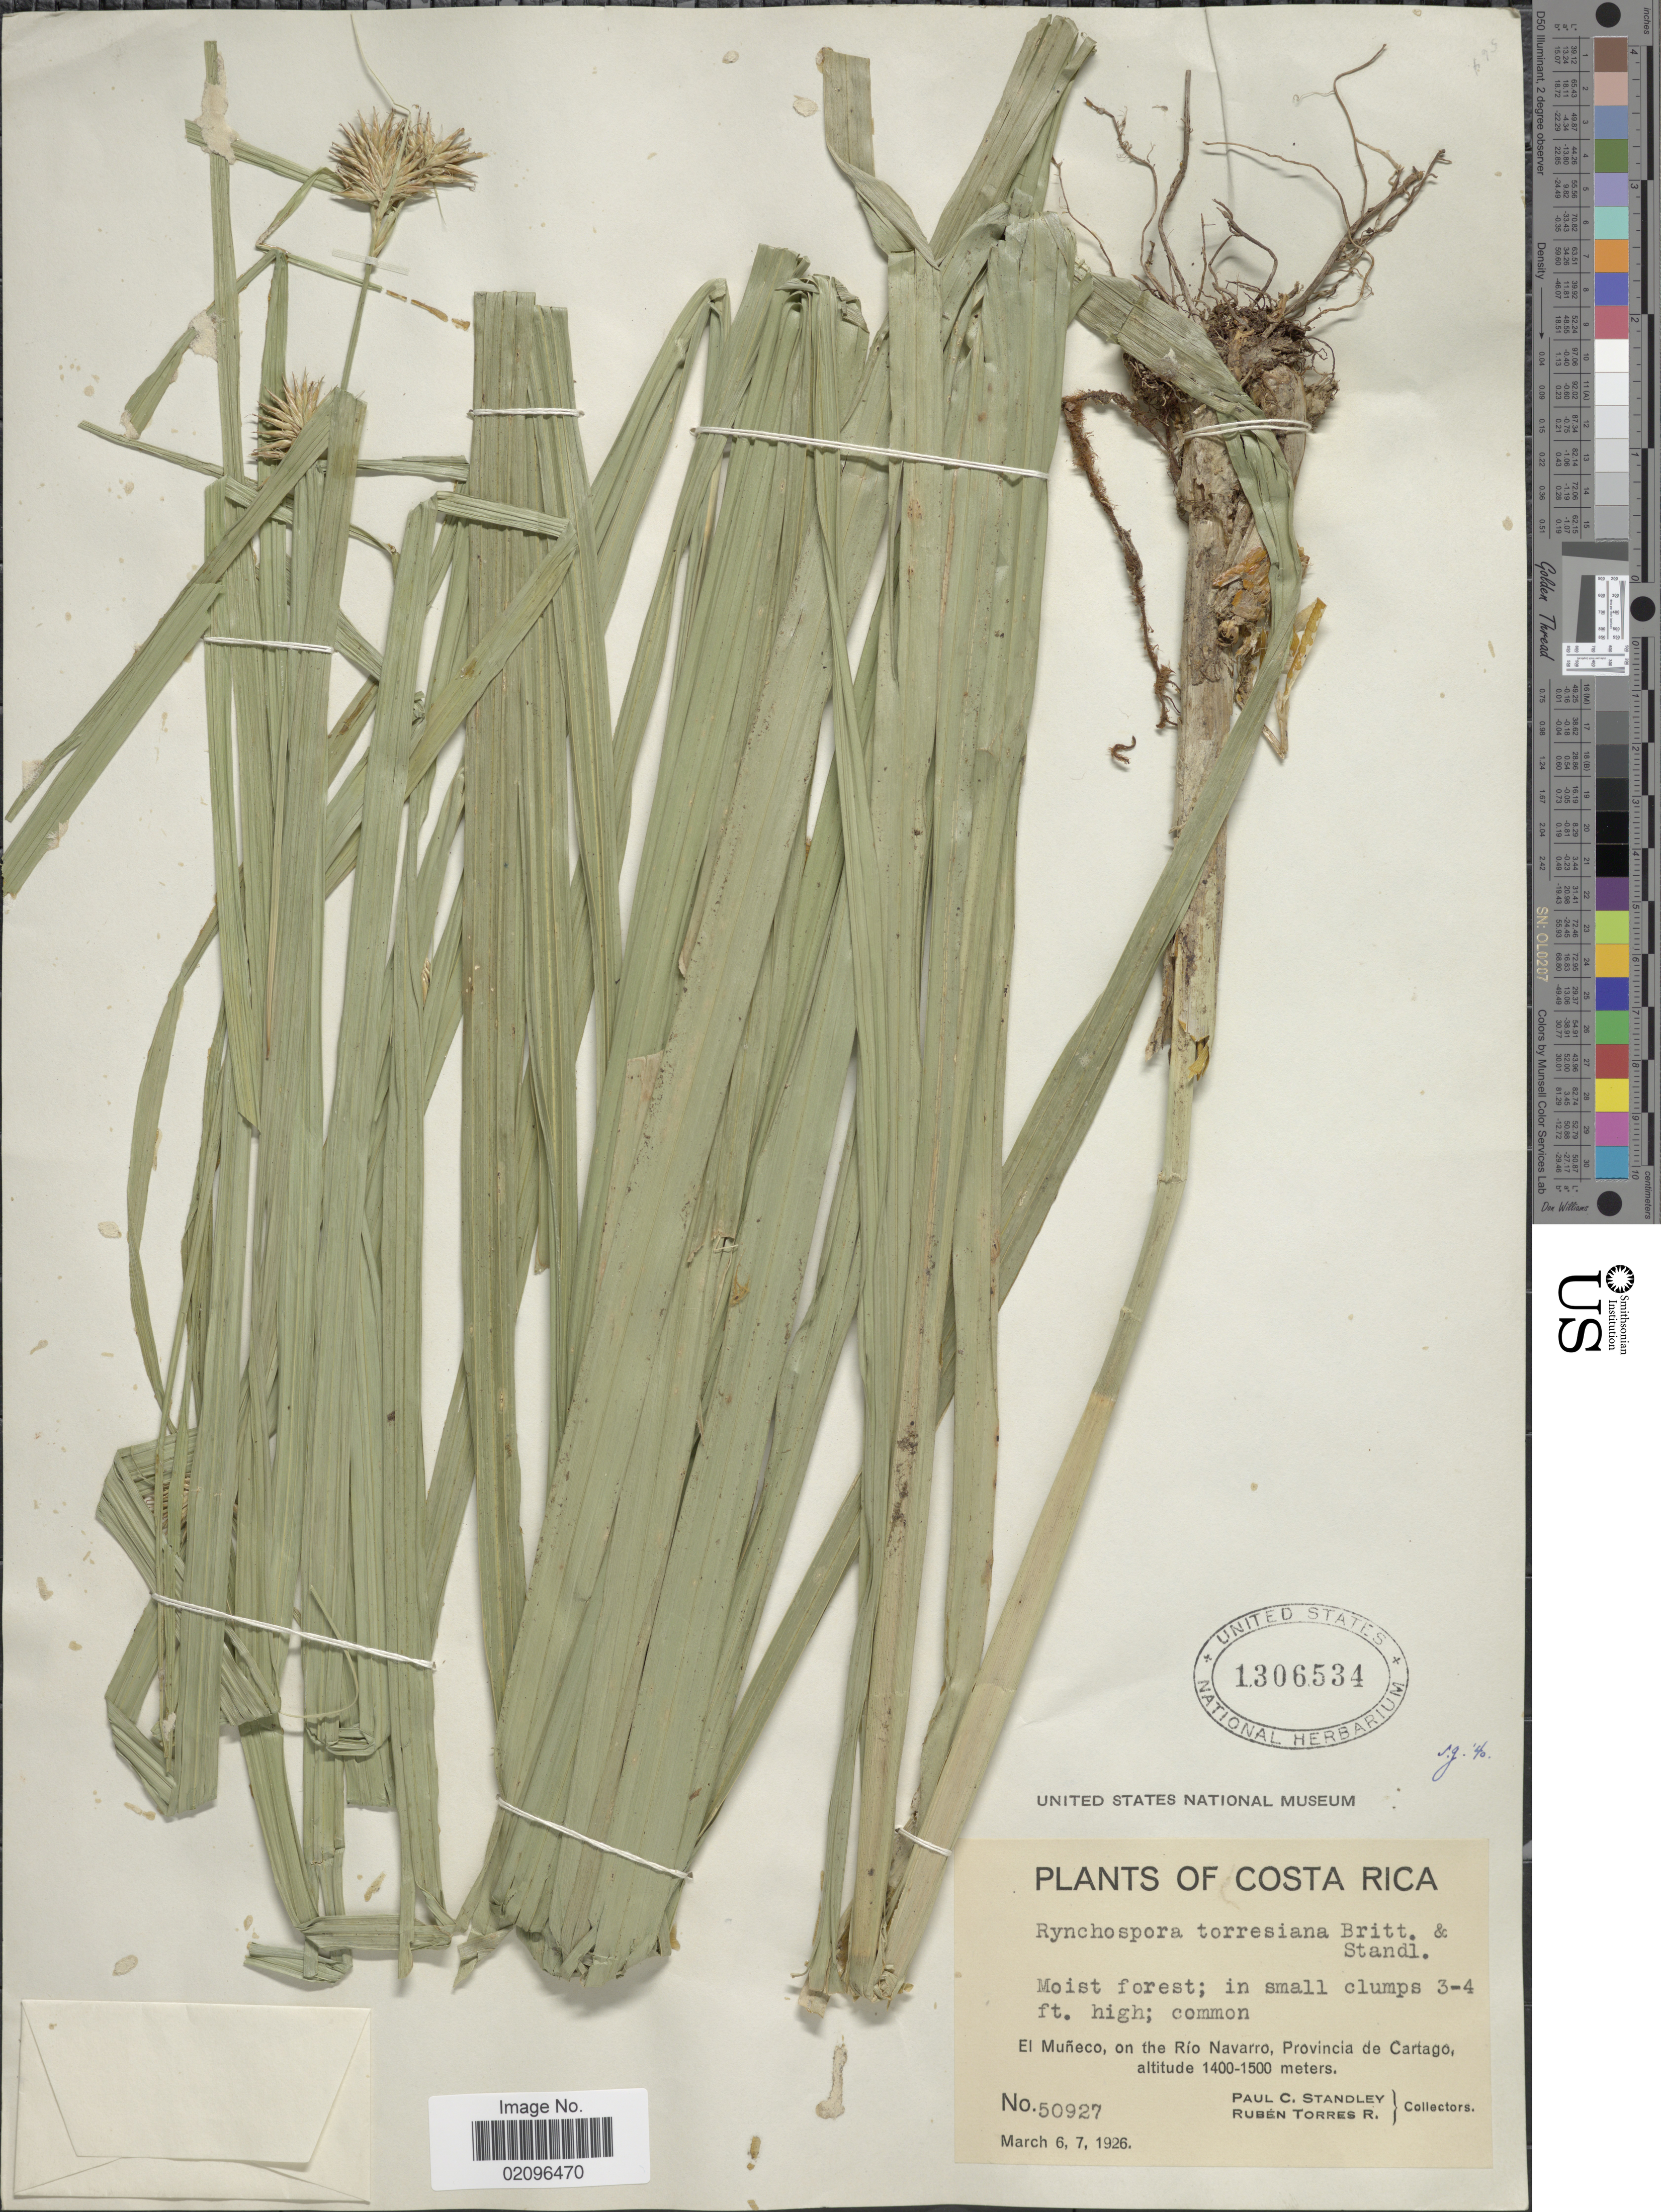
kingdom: Plantae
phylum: Tracheophyta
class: Liliopsida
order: Poales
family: Cyperaceae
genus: Rhynchospora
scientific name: Rhynchospora torresiana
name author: Britton & Standl.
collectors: P. C. Standley & R. Torres Rojas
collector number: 50927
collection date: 1926-03-06/1926-03-07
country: Costa Rica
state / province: Cartago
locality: El Muneco, on the Rio Navarro, Provincia de Cartago.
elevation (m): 1400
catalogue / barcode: US 1306534